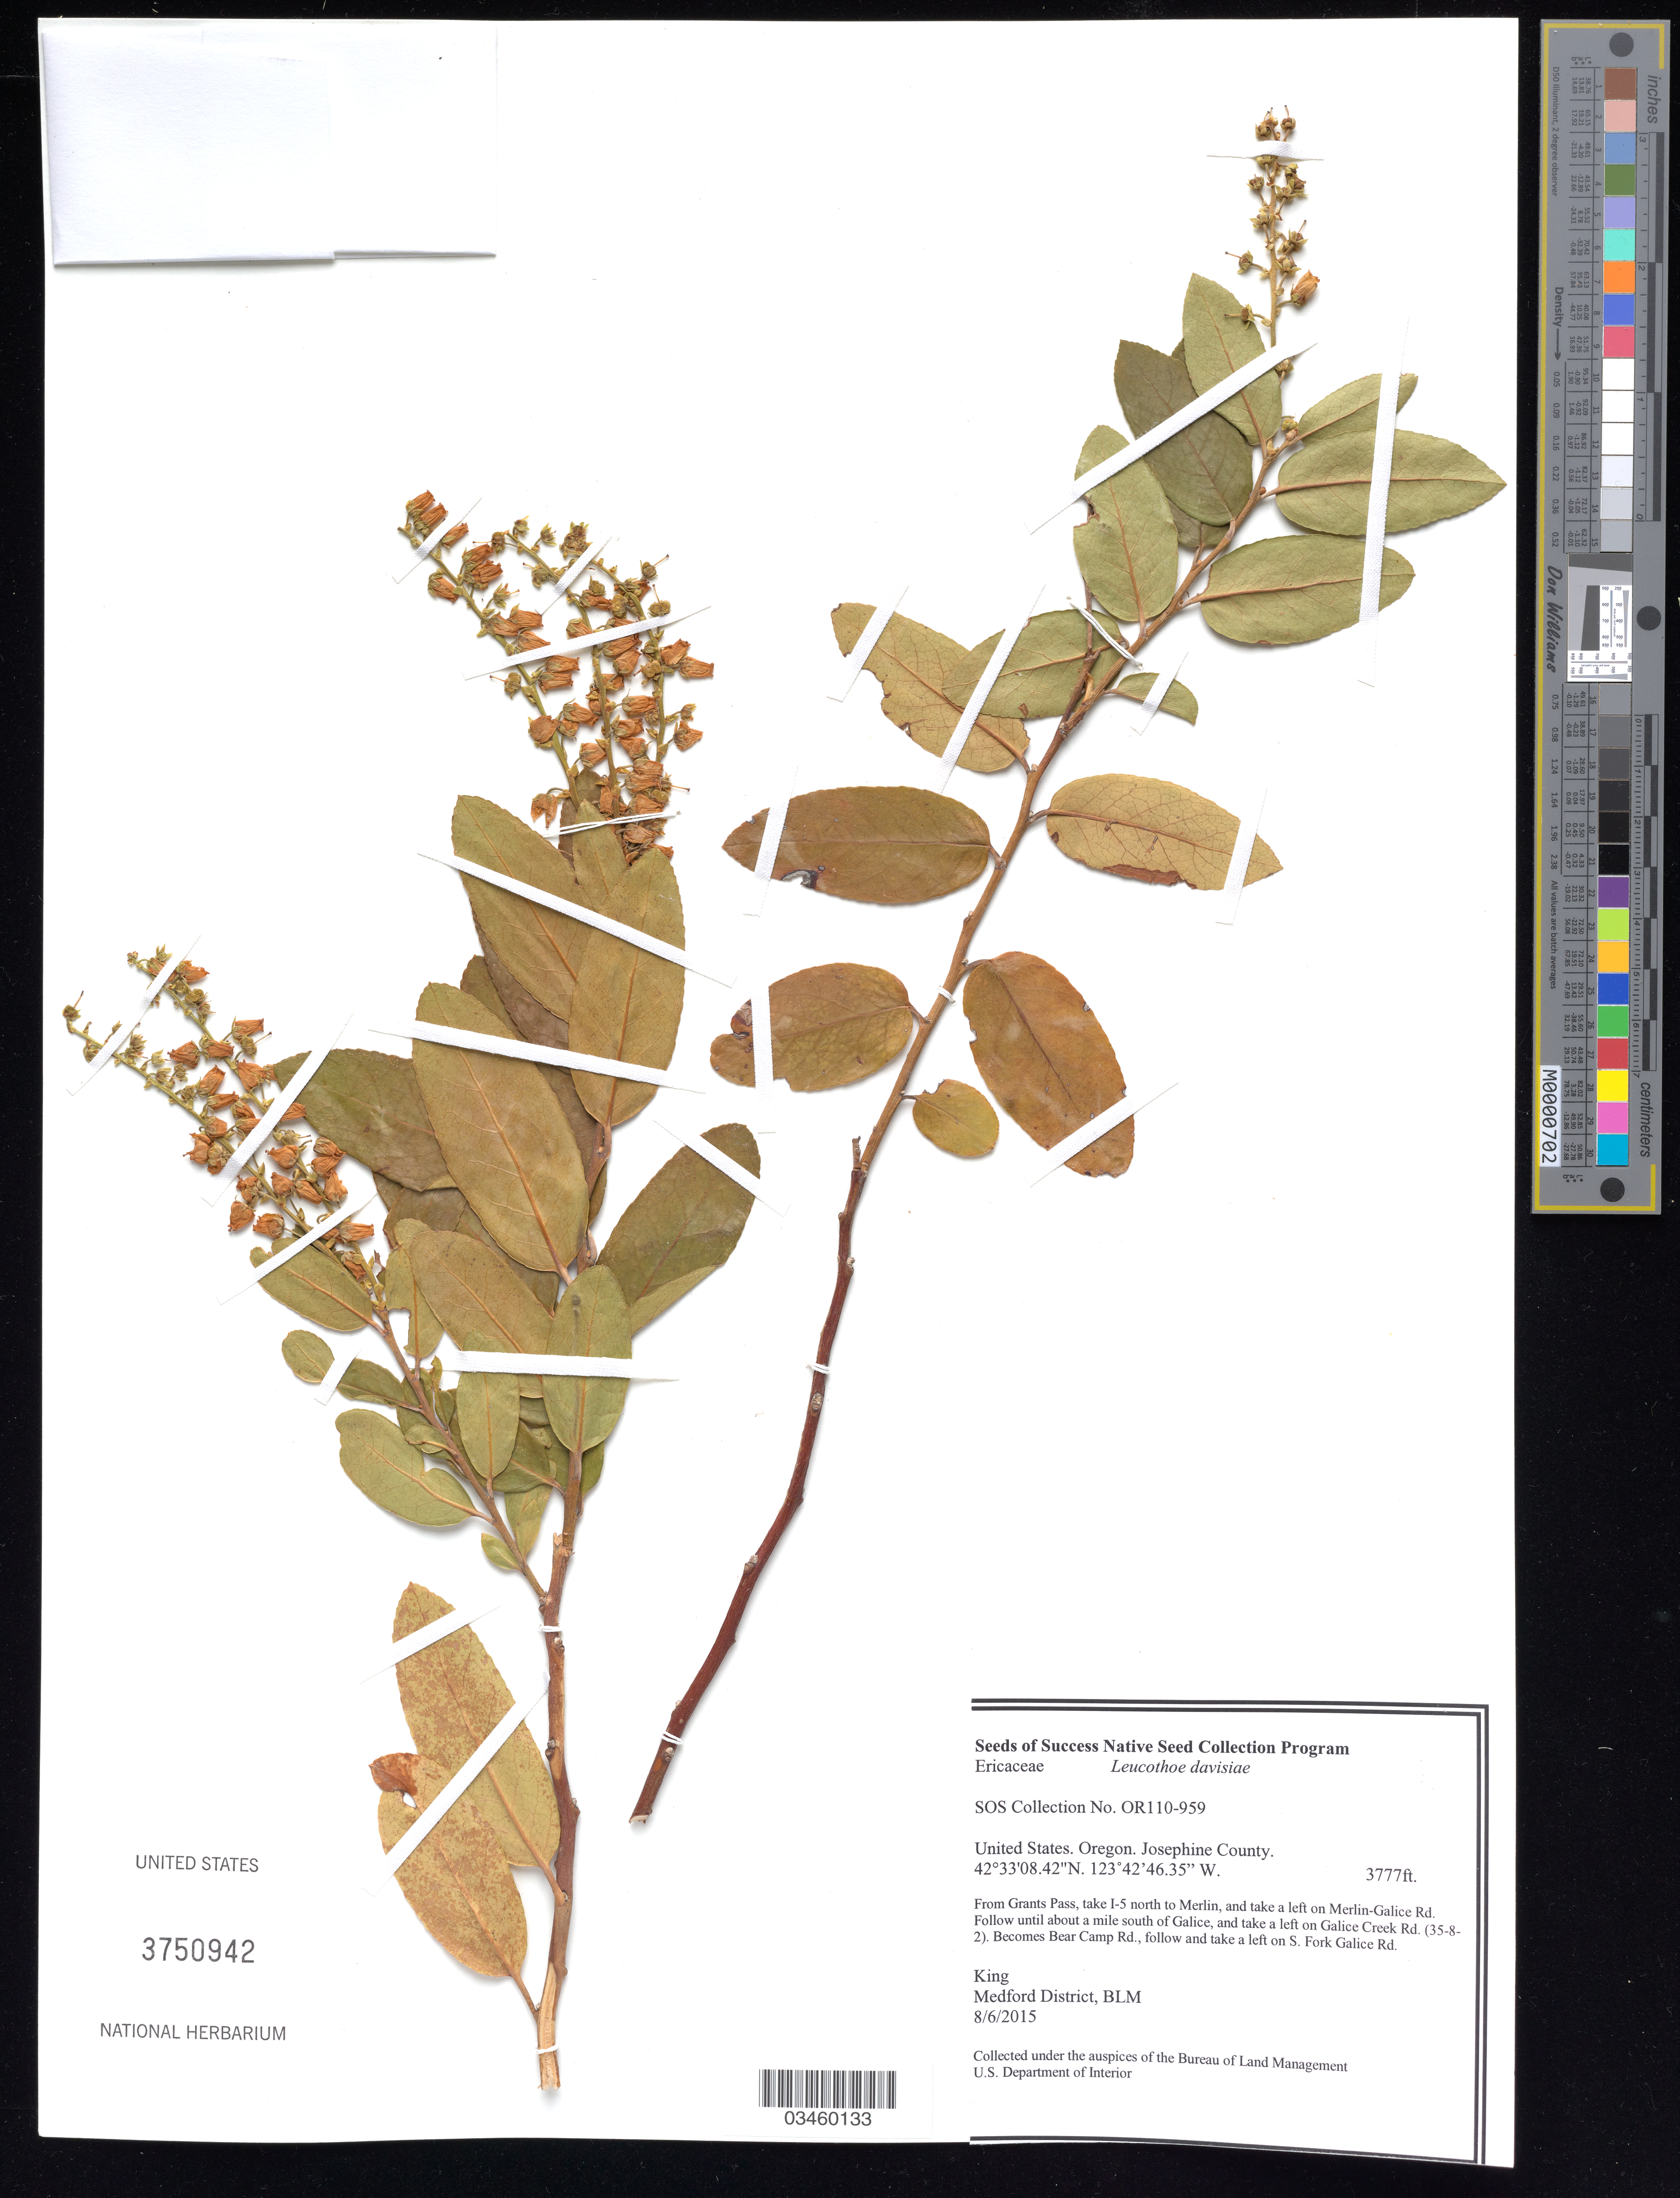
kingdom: Plantae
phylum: Tracheophyta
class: Magnoliopsida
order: Ericales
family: Ericaceae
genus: Leucothoe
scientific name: Leucothoë davisiae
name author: Torr.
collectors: King, --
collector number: OR110-959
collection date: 2015-08-06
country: United States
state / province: Oregon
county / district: Josephine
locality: Bear Camp, Hansen Saddle/S. Fork Galice Rd.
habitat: Mixed forest, post-fire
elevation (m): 1151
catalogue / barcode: US 3750942